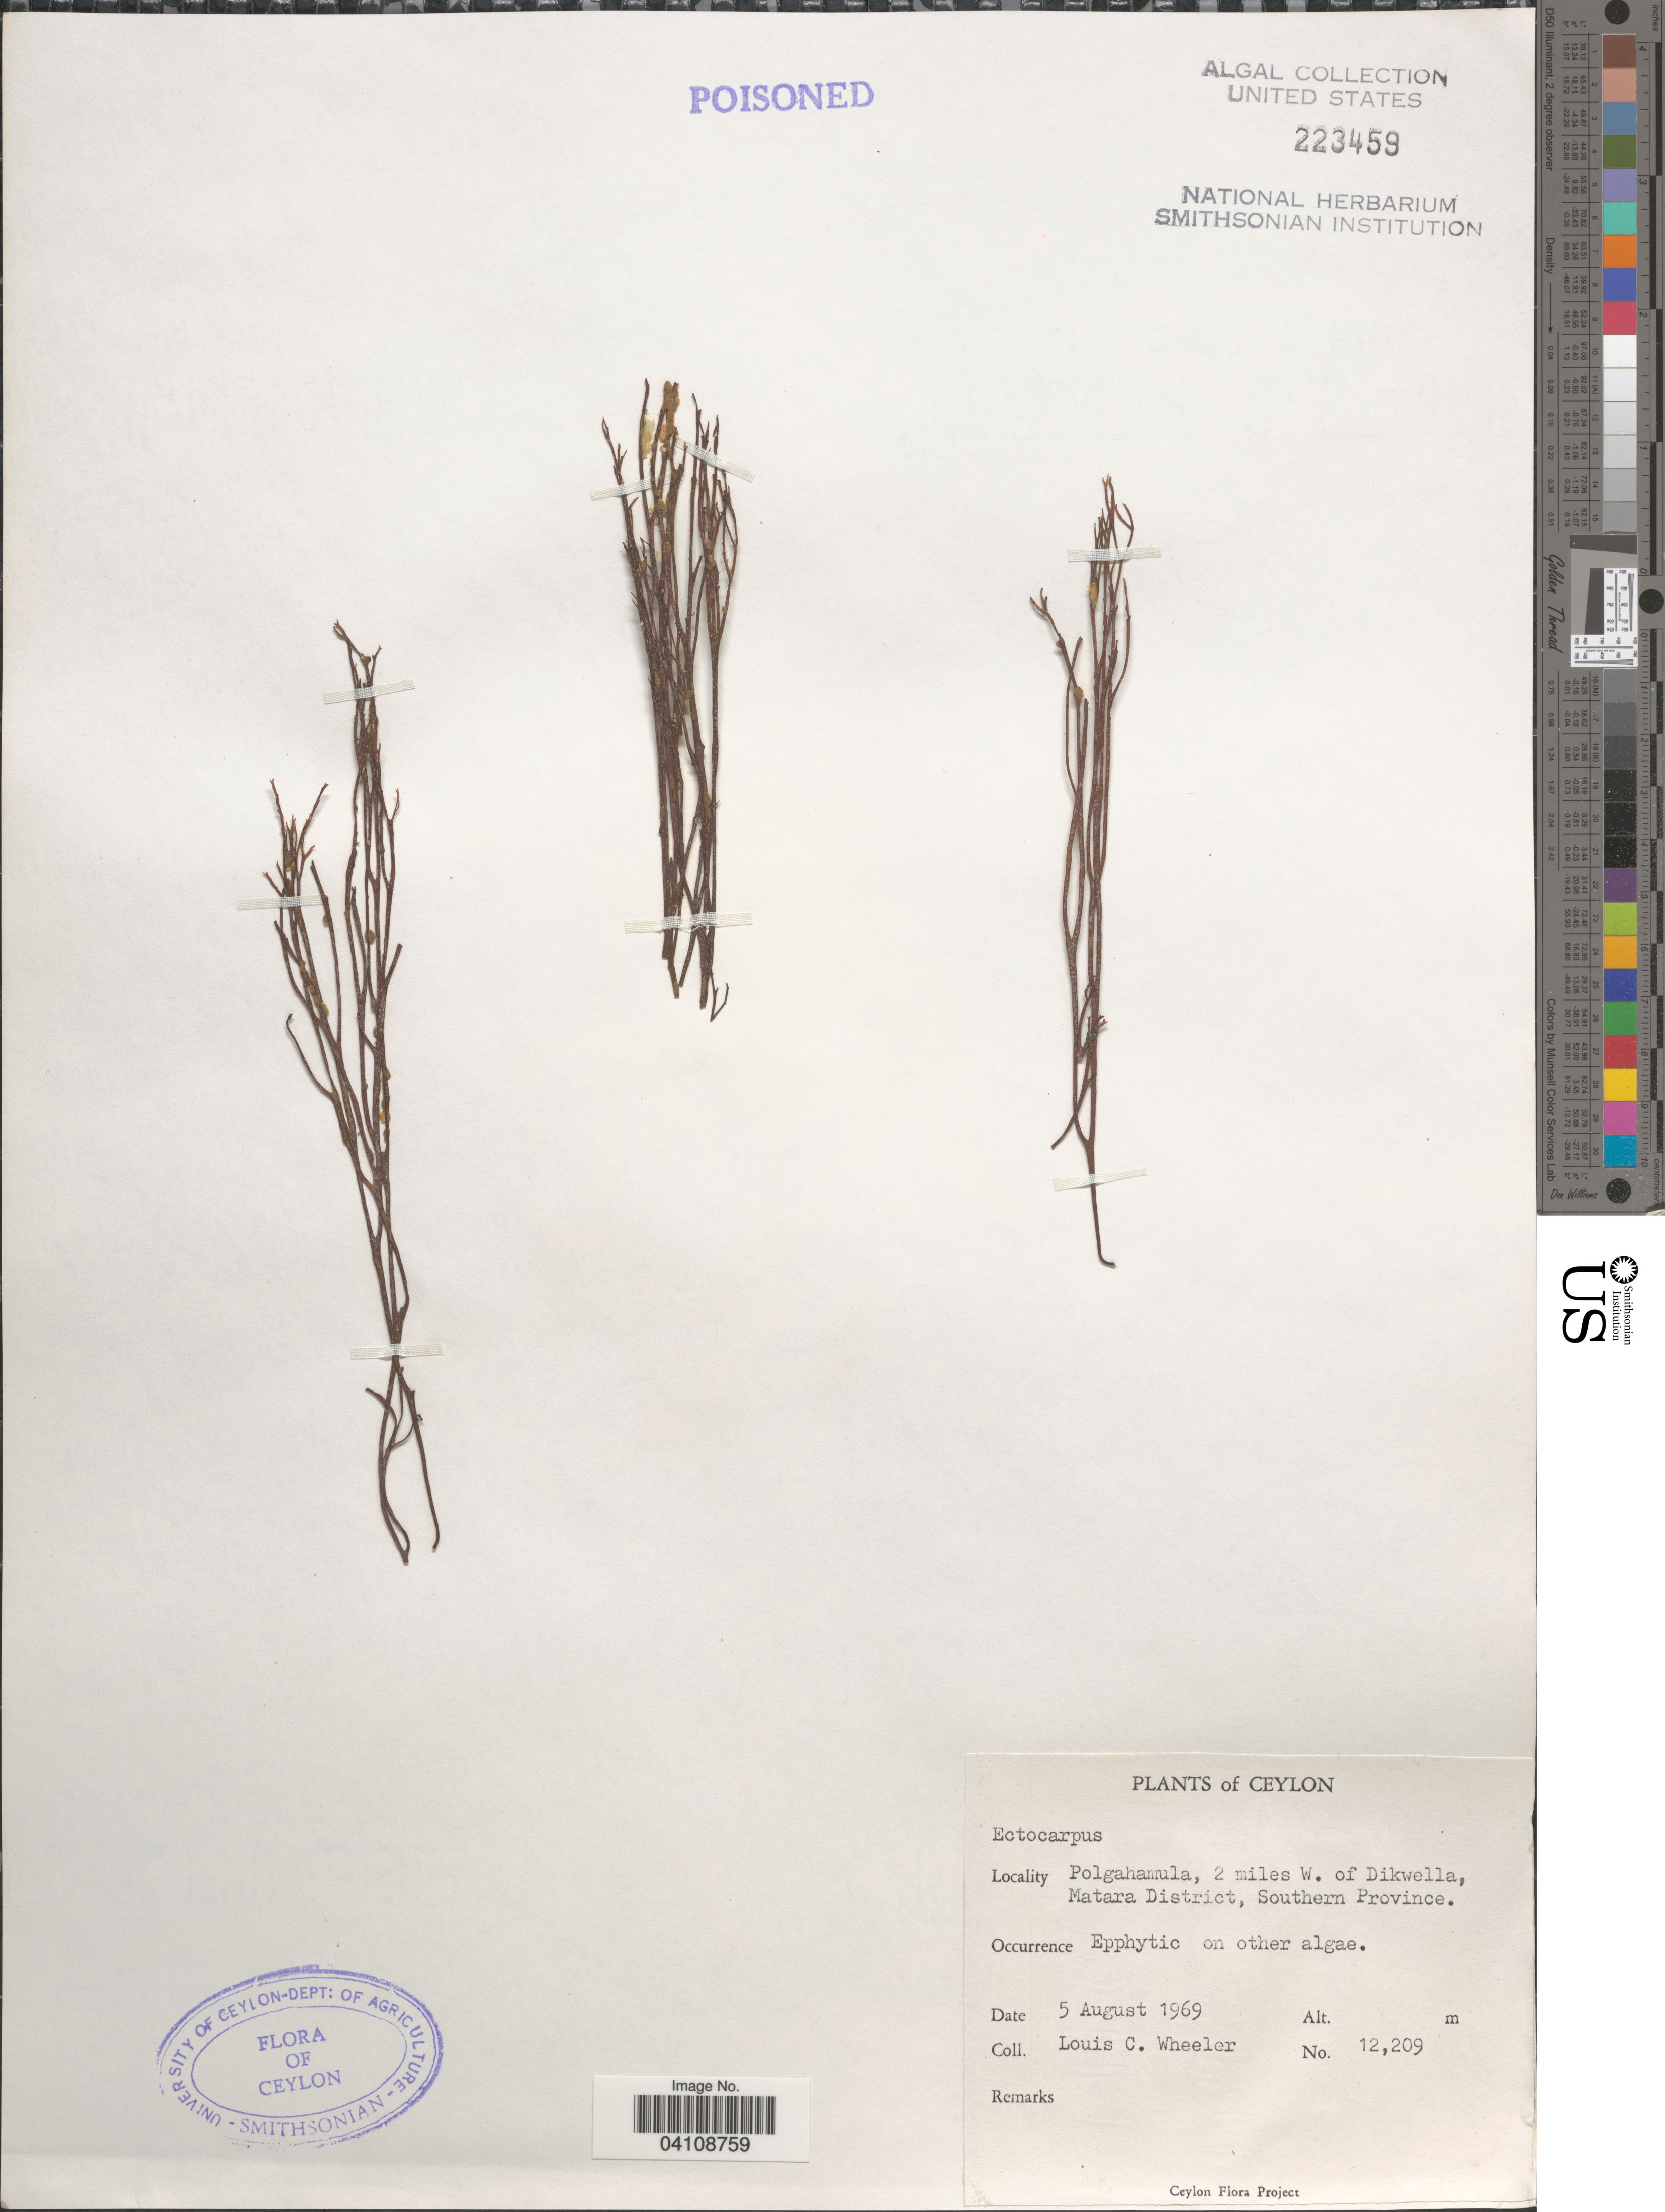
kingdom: Chromista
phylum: Ochrophyta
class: Phaeophyceae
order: Ectocarpales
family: Ectocarpaceae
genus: Ectocarpus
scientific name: Ectocarpus sp.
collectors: L. C. Wheeler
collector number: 12209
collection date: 1969-08-05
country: Sri Lanka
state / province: Southern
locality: Polgahamula, 2 miles W. of Dikwella, Matara District.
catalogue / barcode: US 223459